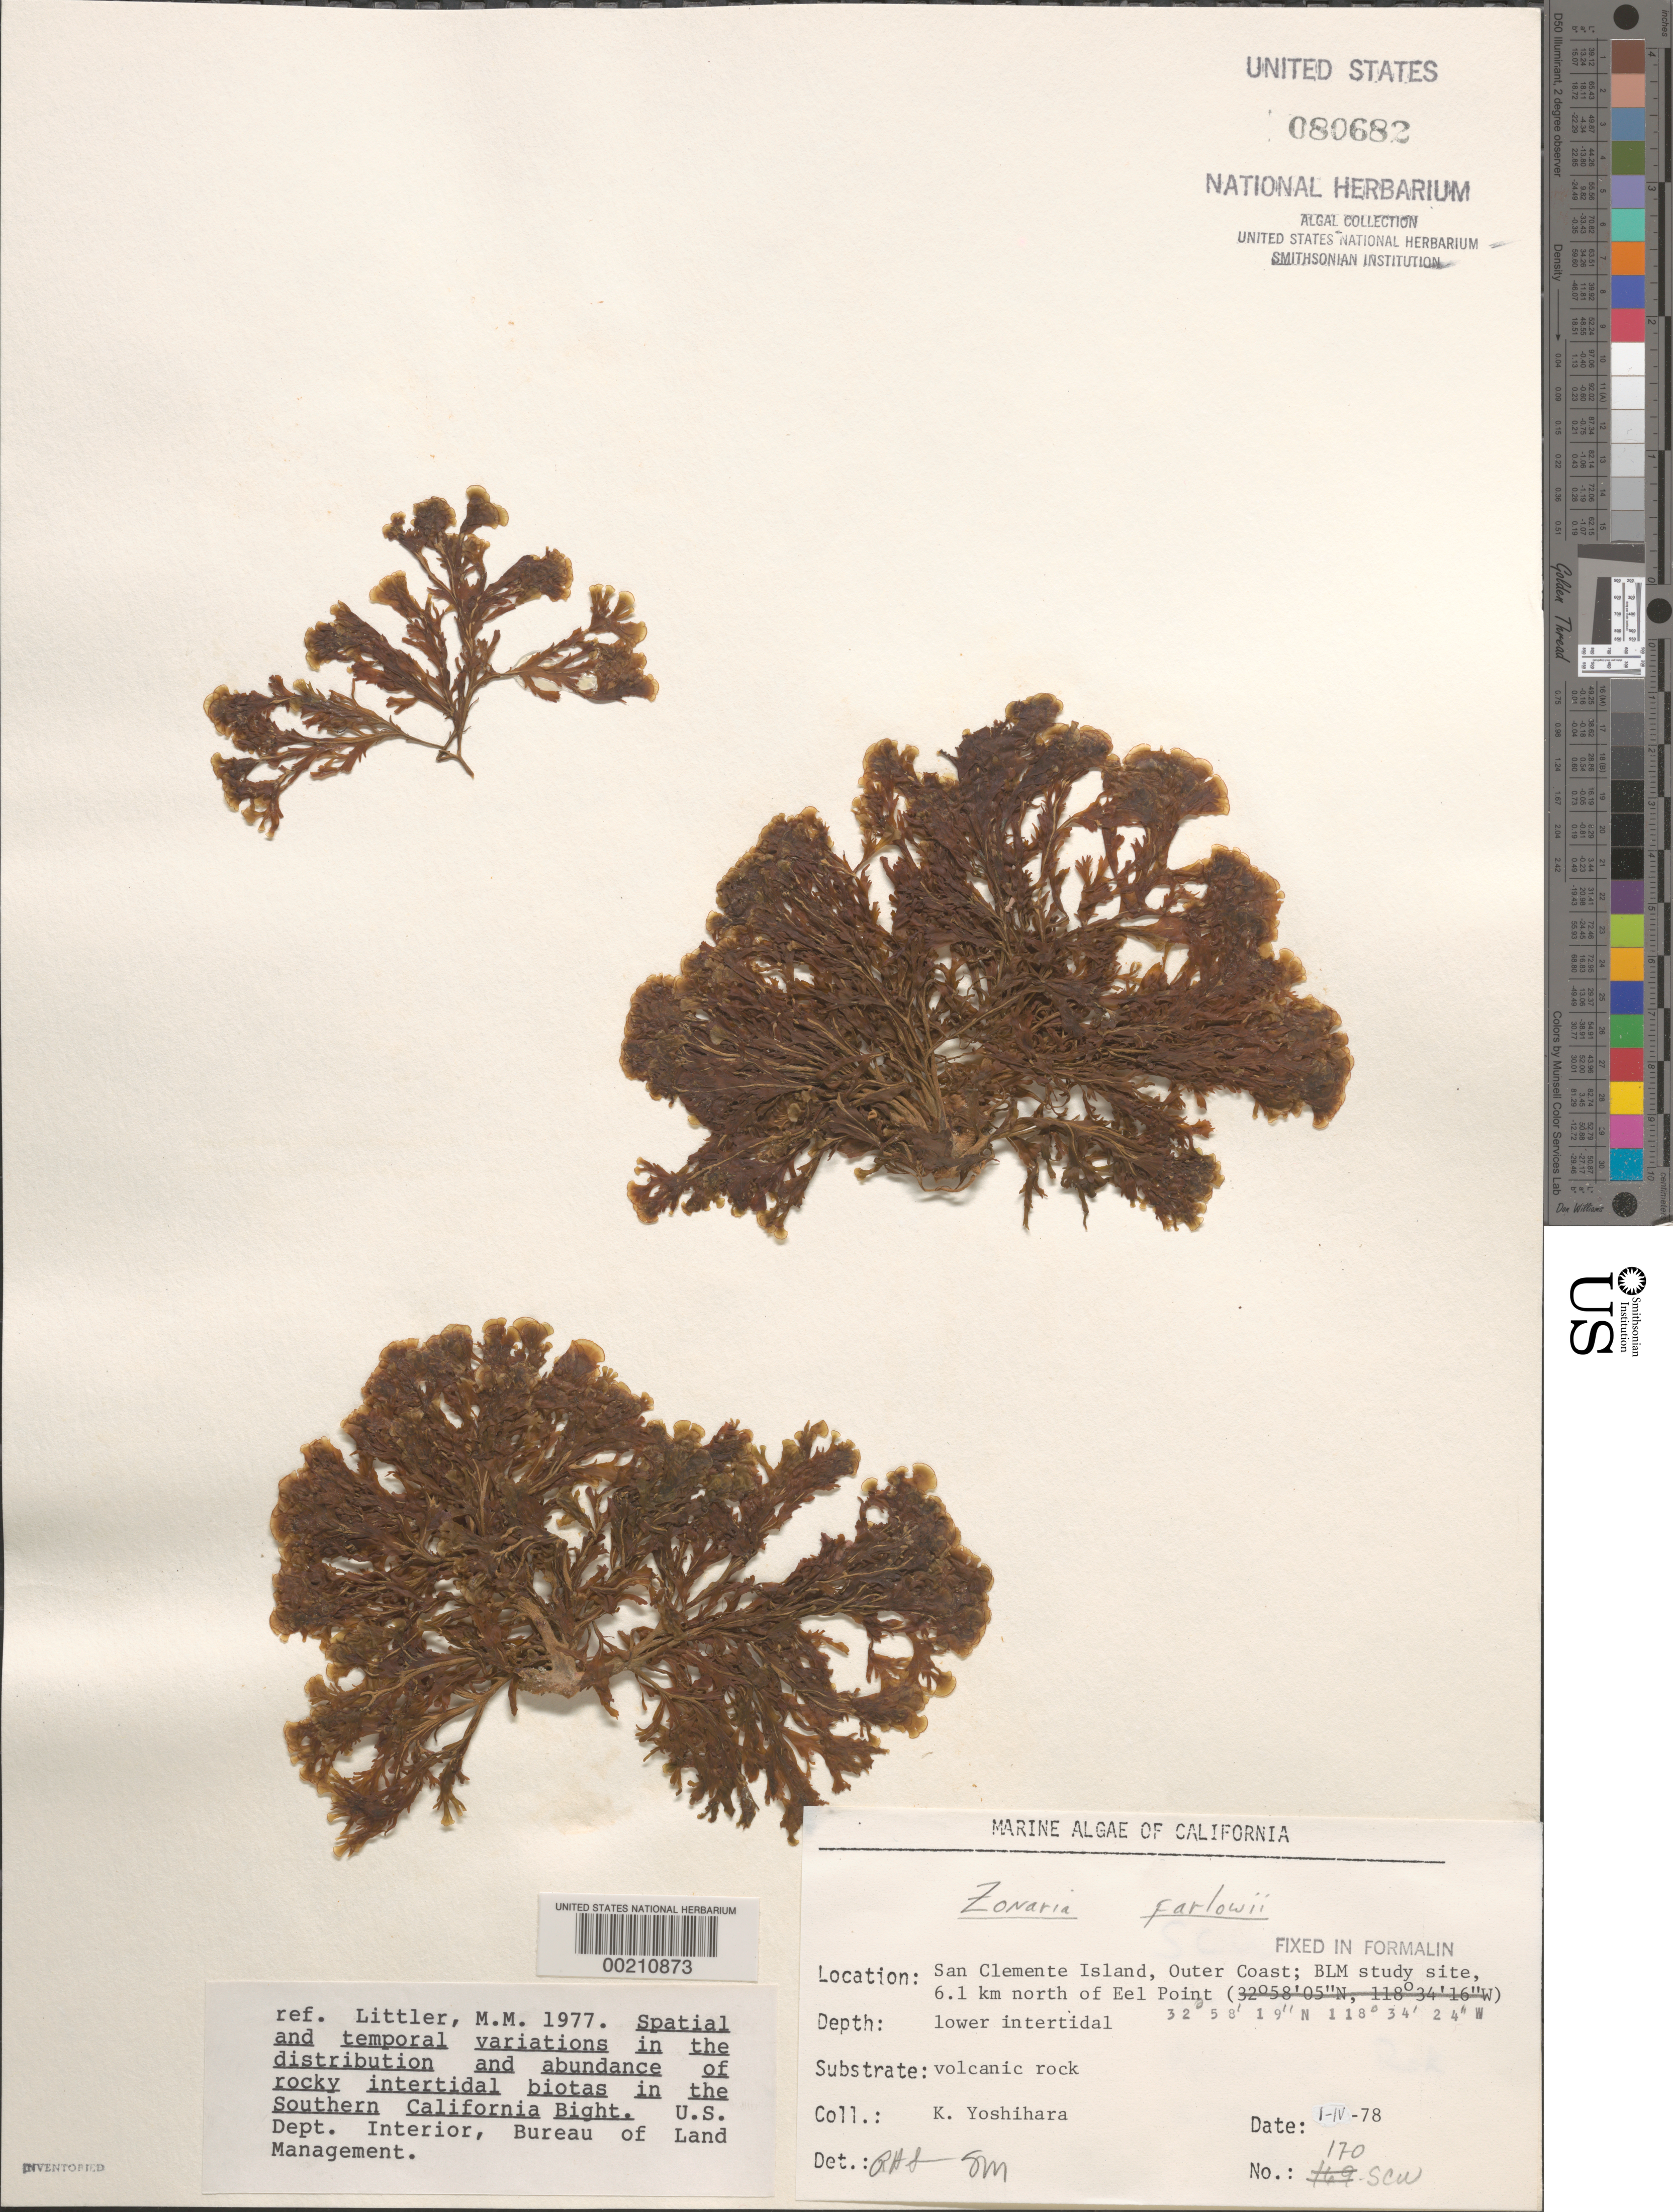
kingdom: Chromista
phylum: Ochrophyta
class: Phaeophyceae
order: Dictyotales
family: Dictyotaceae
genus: Zonaria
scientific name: Zonaria farlowii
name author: Setch. & N.L. Gardner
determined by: Sims, Robert H.; Murray, S. N.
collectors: K. Yoshihara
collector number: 170-scw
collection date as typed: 01 Apr 1978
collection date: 1978-04-01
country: United States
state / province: California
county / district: Los Angeles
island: San Clemente Island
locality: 6.1 km north of Eel Point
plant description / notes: BLM-SOCALBIGHT Rocky Intertidal Survey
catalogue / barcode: US 80682